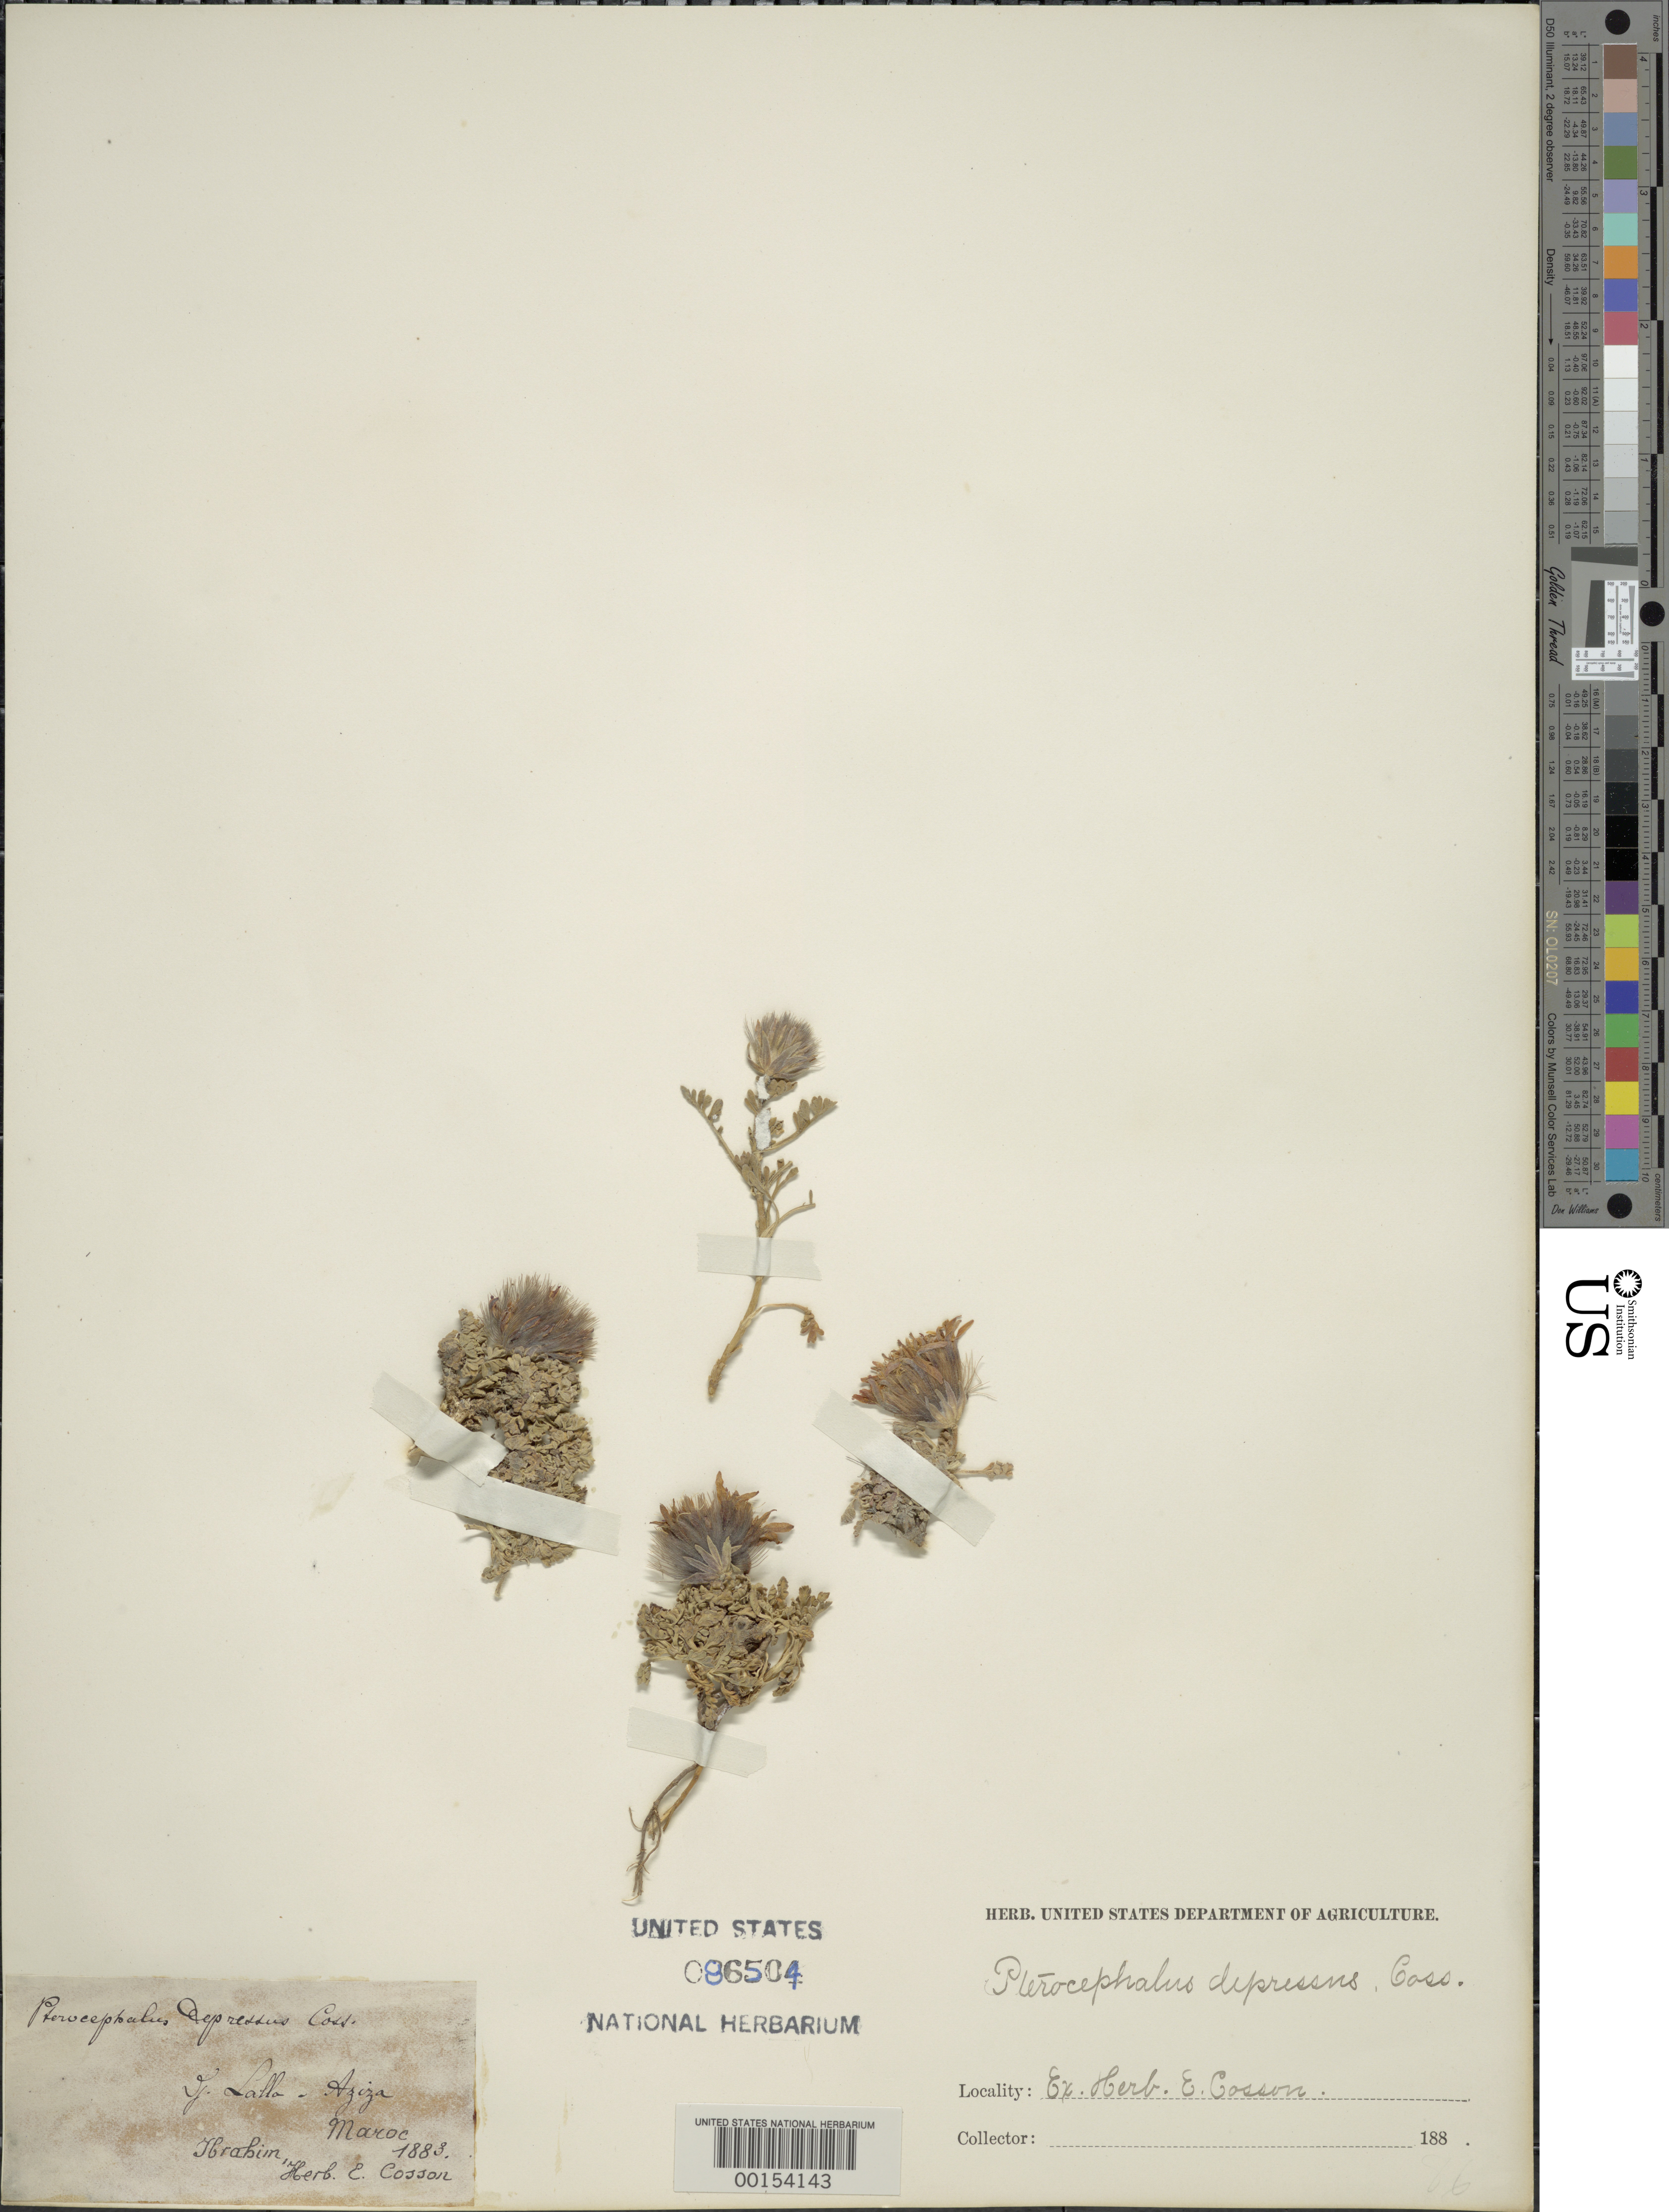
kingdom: Plantae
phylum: Tracheophyta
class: Magnoliopsida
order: Dipsacales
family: Caprifoliaceae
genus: Pterocephalus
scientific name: Pterocephalus depressus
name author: Coss. & Balansa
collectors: E. Cosson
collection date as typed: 1883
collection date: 1883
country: Morocco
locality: Maroc, Lalla, Aziza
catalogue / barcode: US 86504